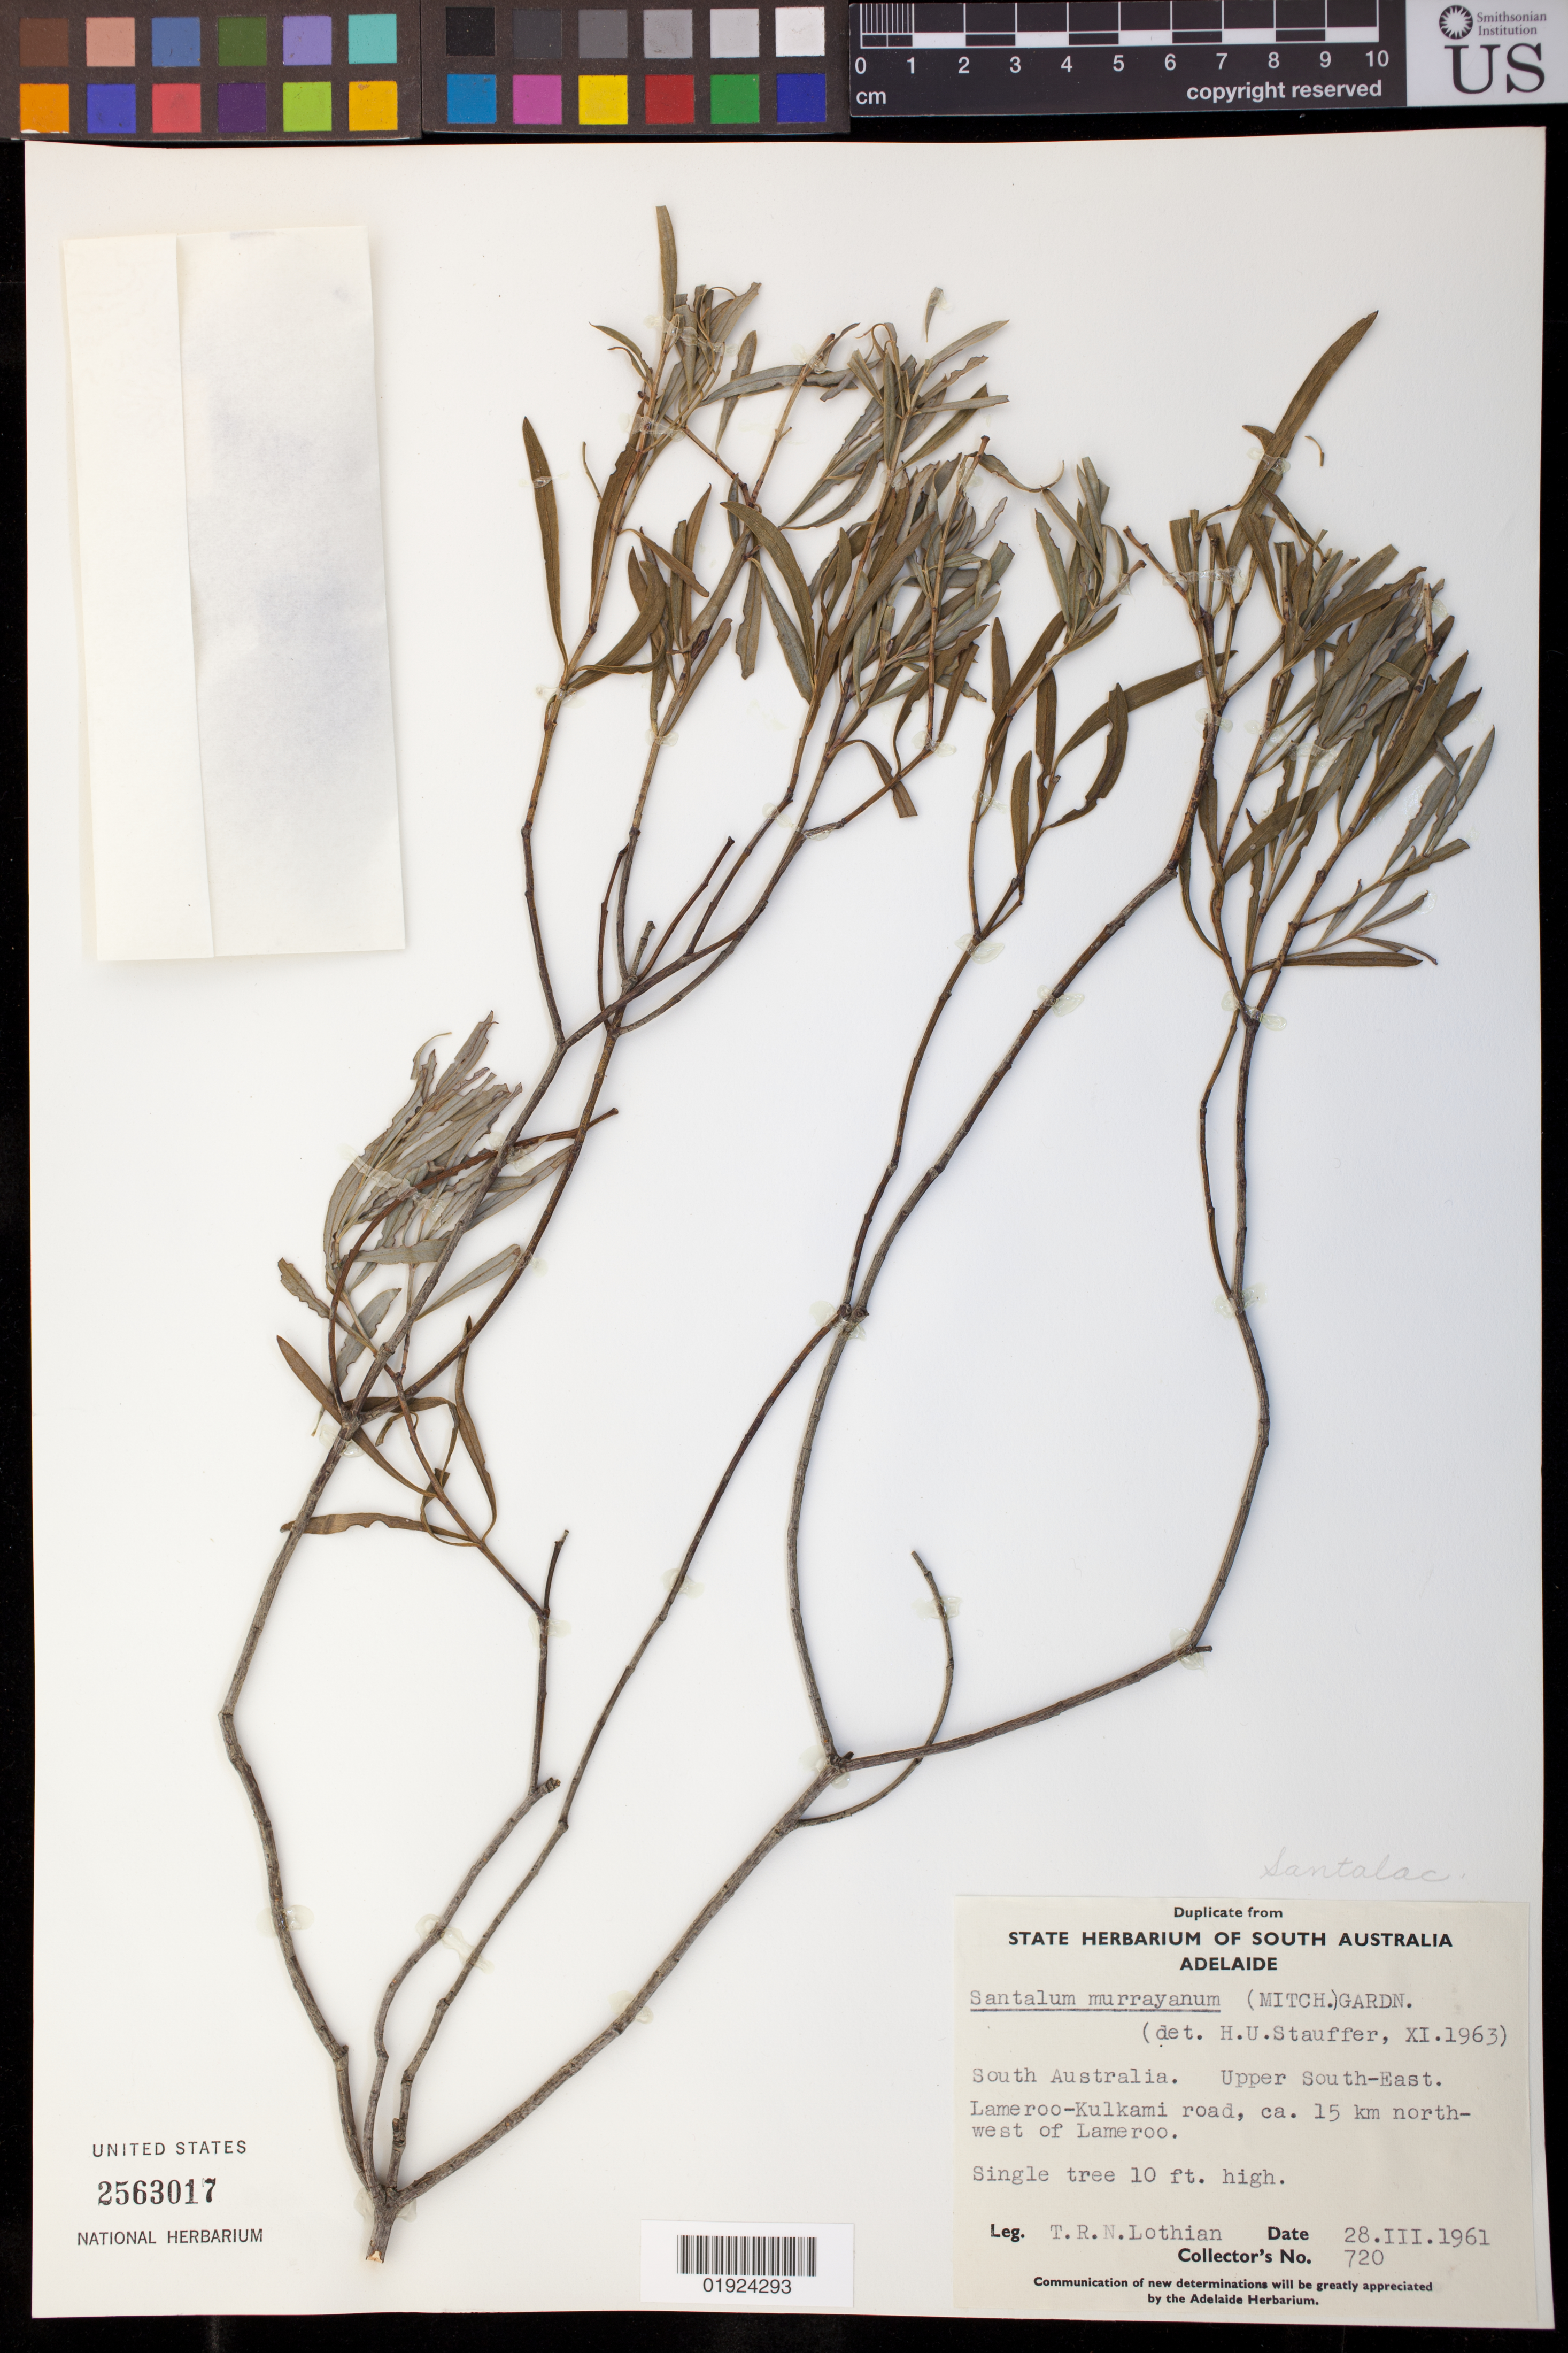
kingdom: Plantae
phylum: Tracheophyta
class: Magnoliopsida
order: Santalales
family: Santalaceae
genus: Santalum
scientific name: Santalum murrayanum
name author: C.A. Gardner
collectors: T. Lothian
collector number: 720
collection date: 1961-03-28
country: Australia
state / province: South Australia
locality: Upper South-East. Lameroo-Kulkami road, ca. 15 km north-west of Lameroo.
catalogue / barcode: US 2563017